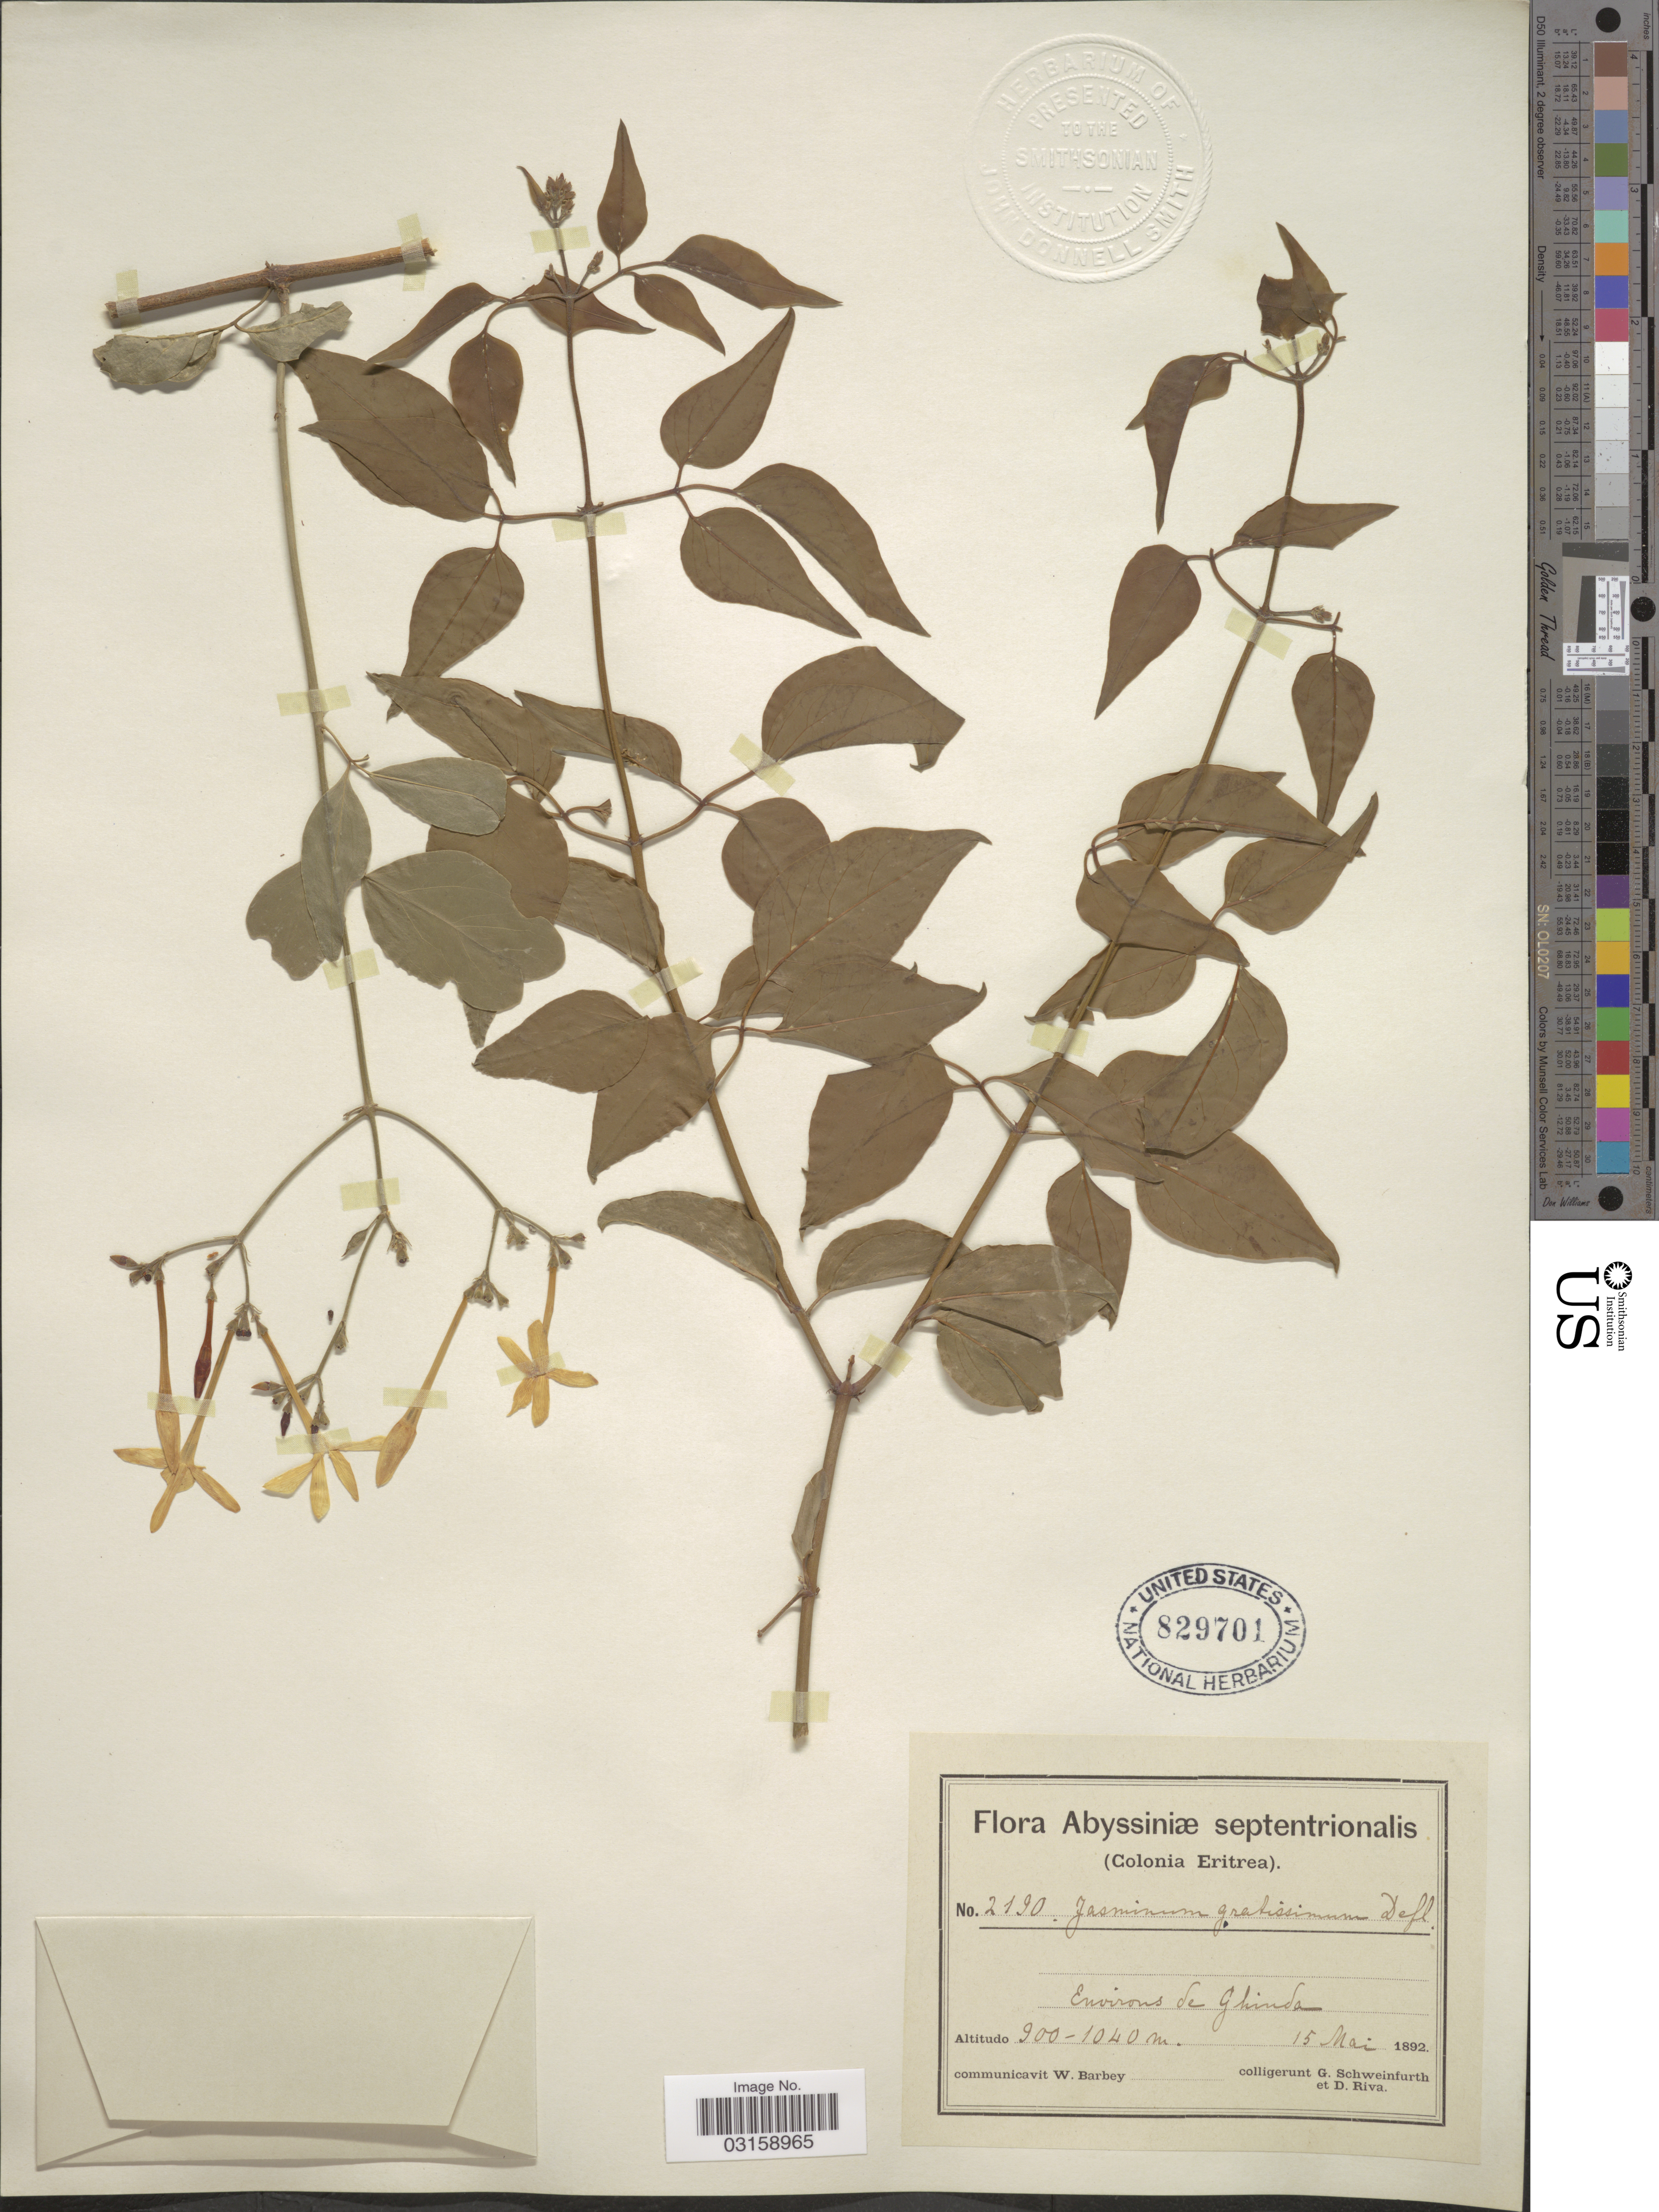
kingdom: Plantae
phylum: Tracheophyta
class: Magnoliopsida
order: Lamiales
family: Oleaceae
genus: Jasminum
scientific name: Jasminum gratissimum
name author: Deflers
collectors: G. A. Schweinfurth (herbarium) & D. Riva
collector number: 2190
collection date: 1892-05-15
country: Eritrea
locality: Abyssiniæ septentrionalis (Colonia Eritrea), Environs de Ghinda.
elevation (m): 900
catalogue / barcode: US 829701